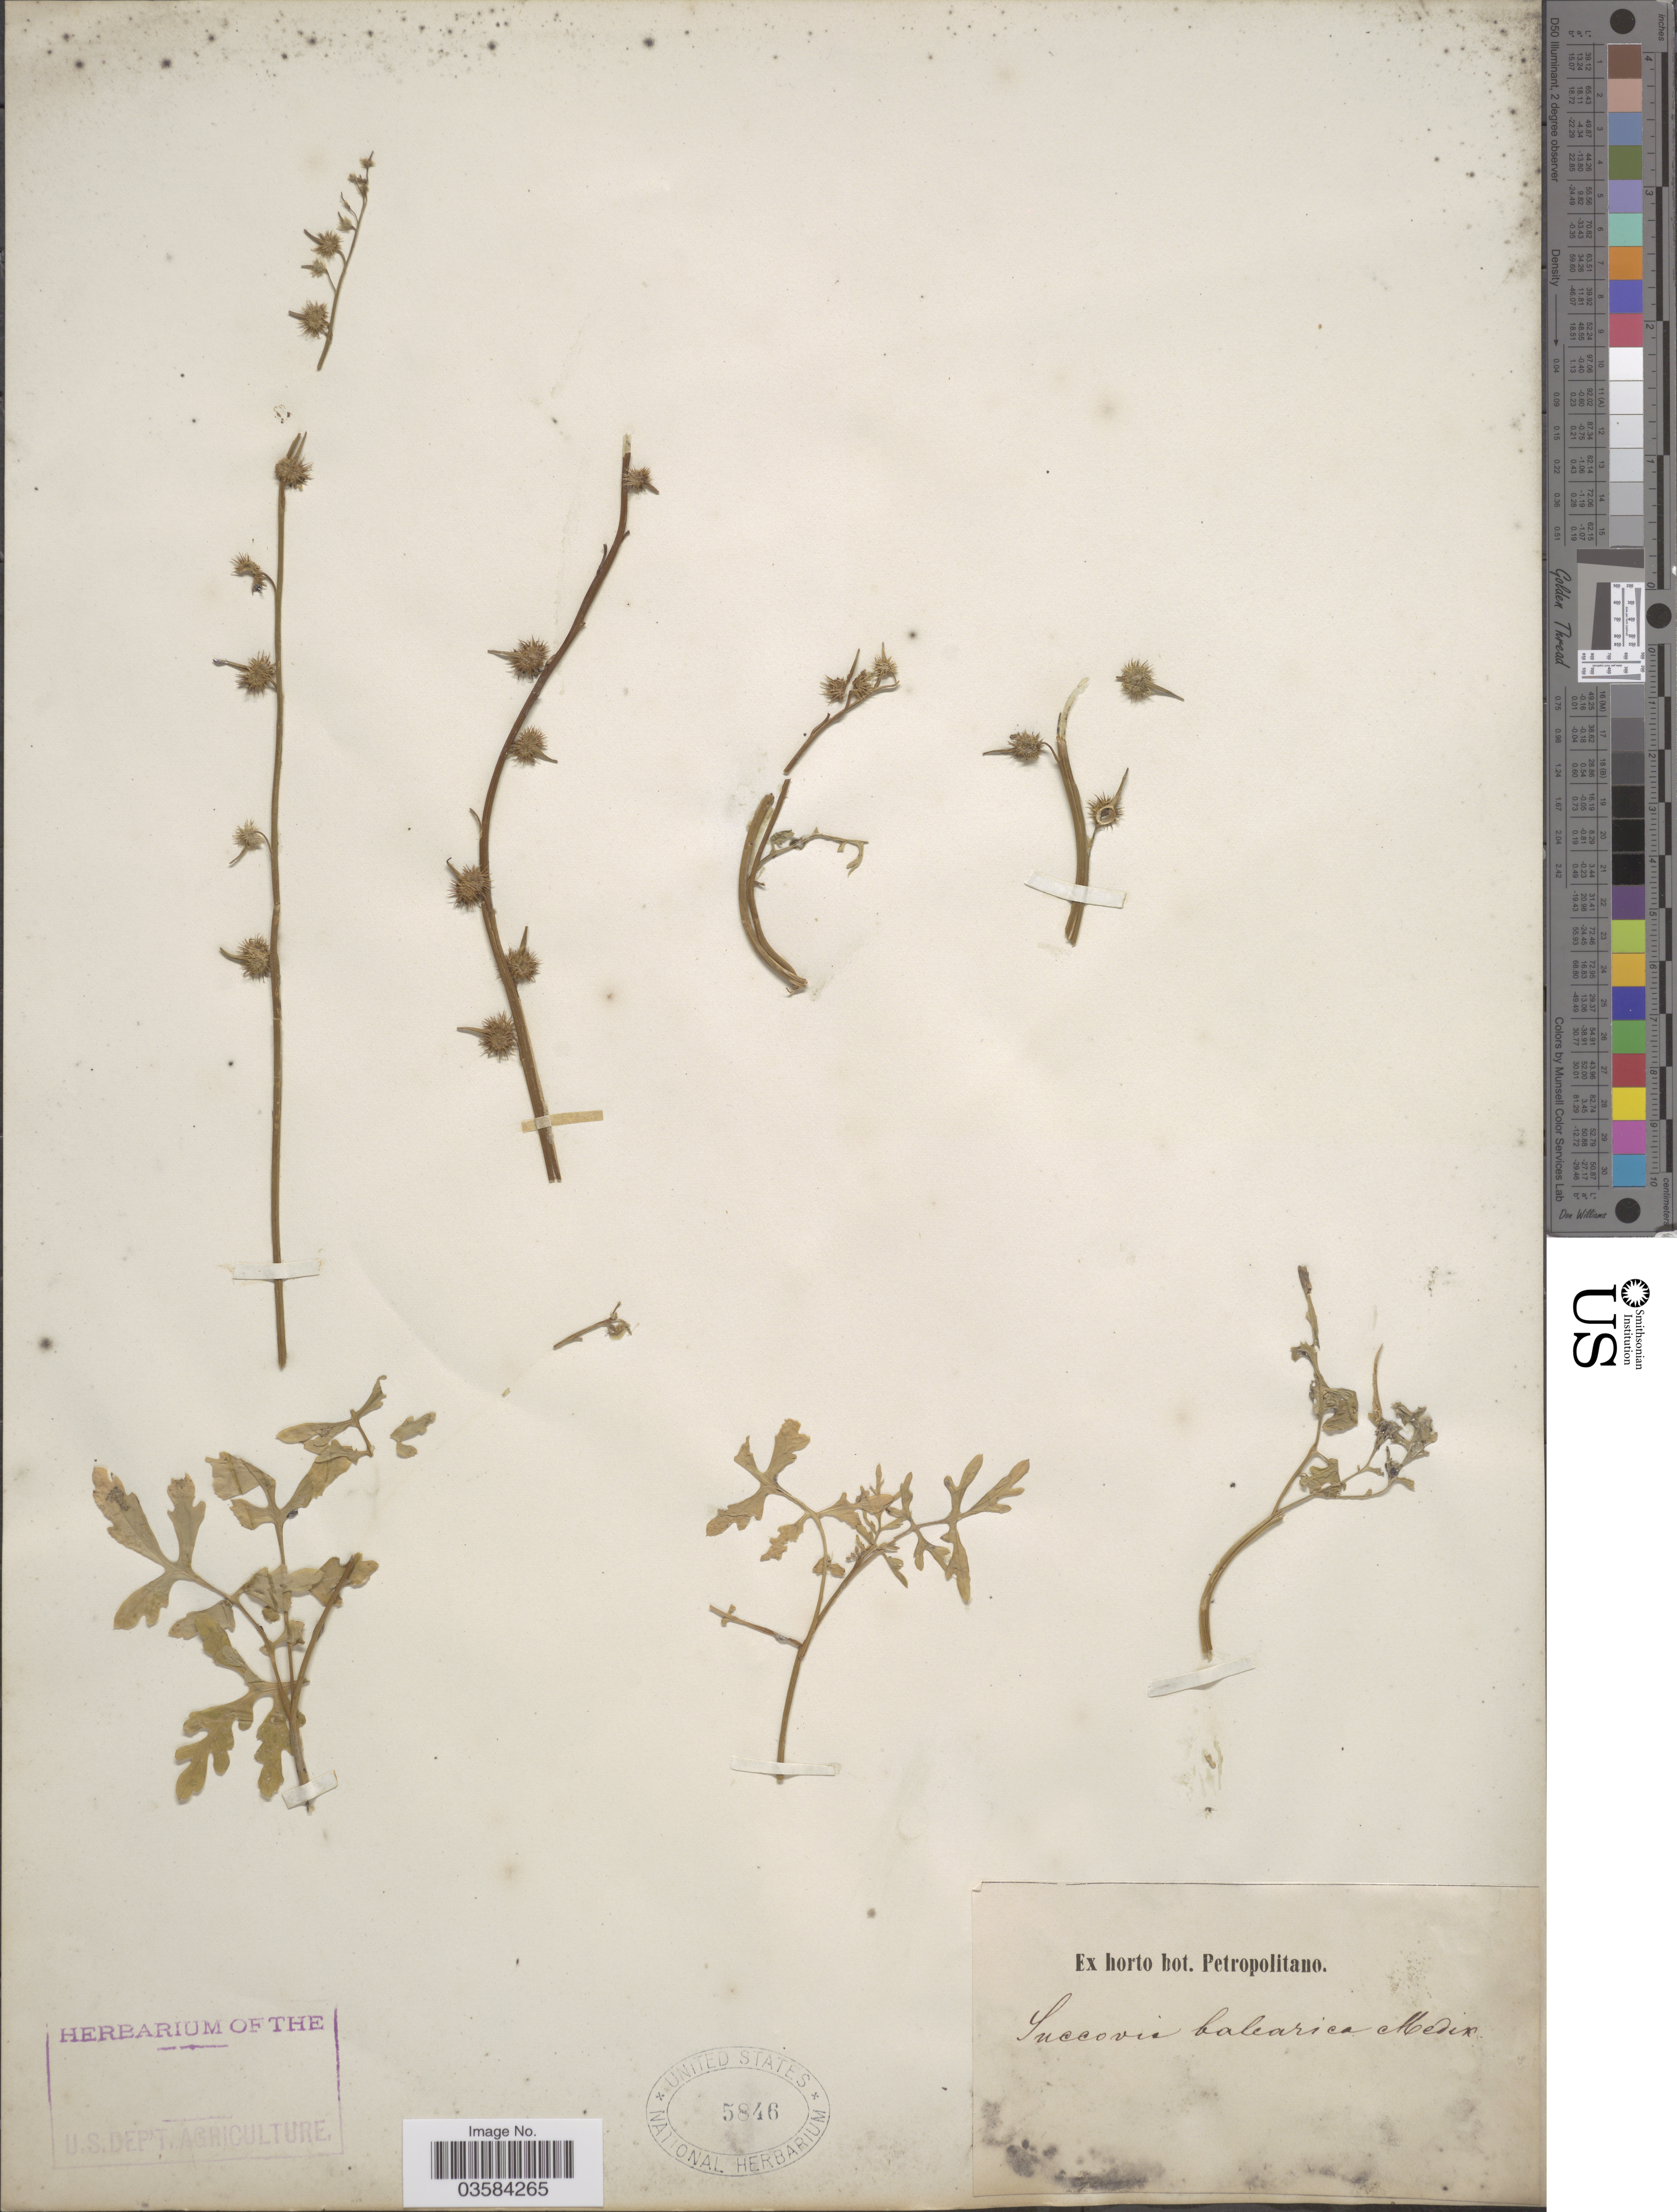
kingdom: Plantae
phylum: Tracheophyta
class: Magnoliopsida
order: Brassicales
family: Brassicaceae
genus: Succowia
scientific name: Succowia balearica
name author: (L.) Medik.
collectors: ex Horto Bot. Petropolitano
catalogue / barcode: US 5846